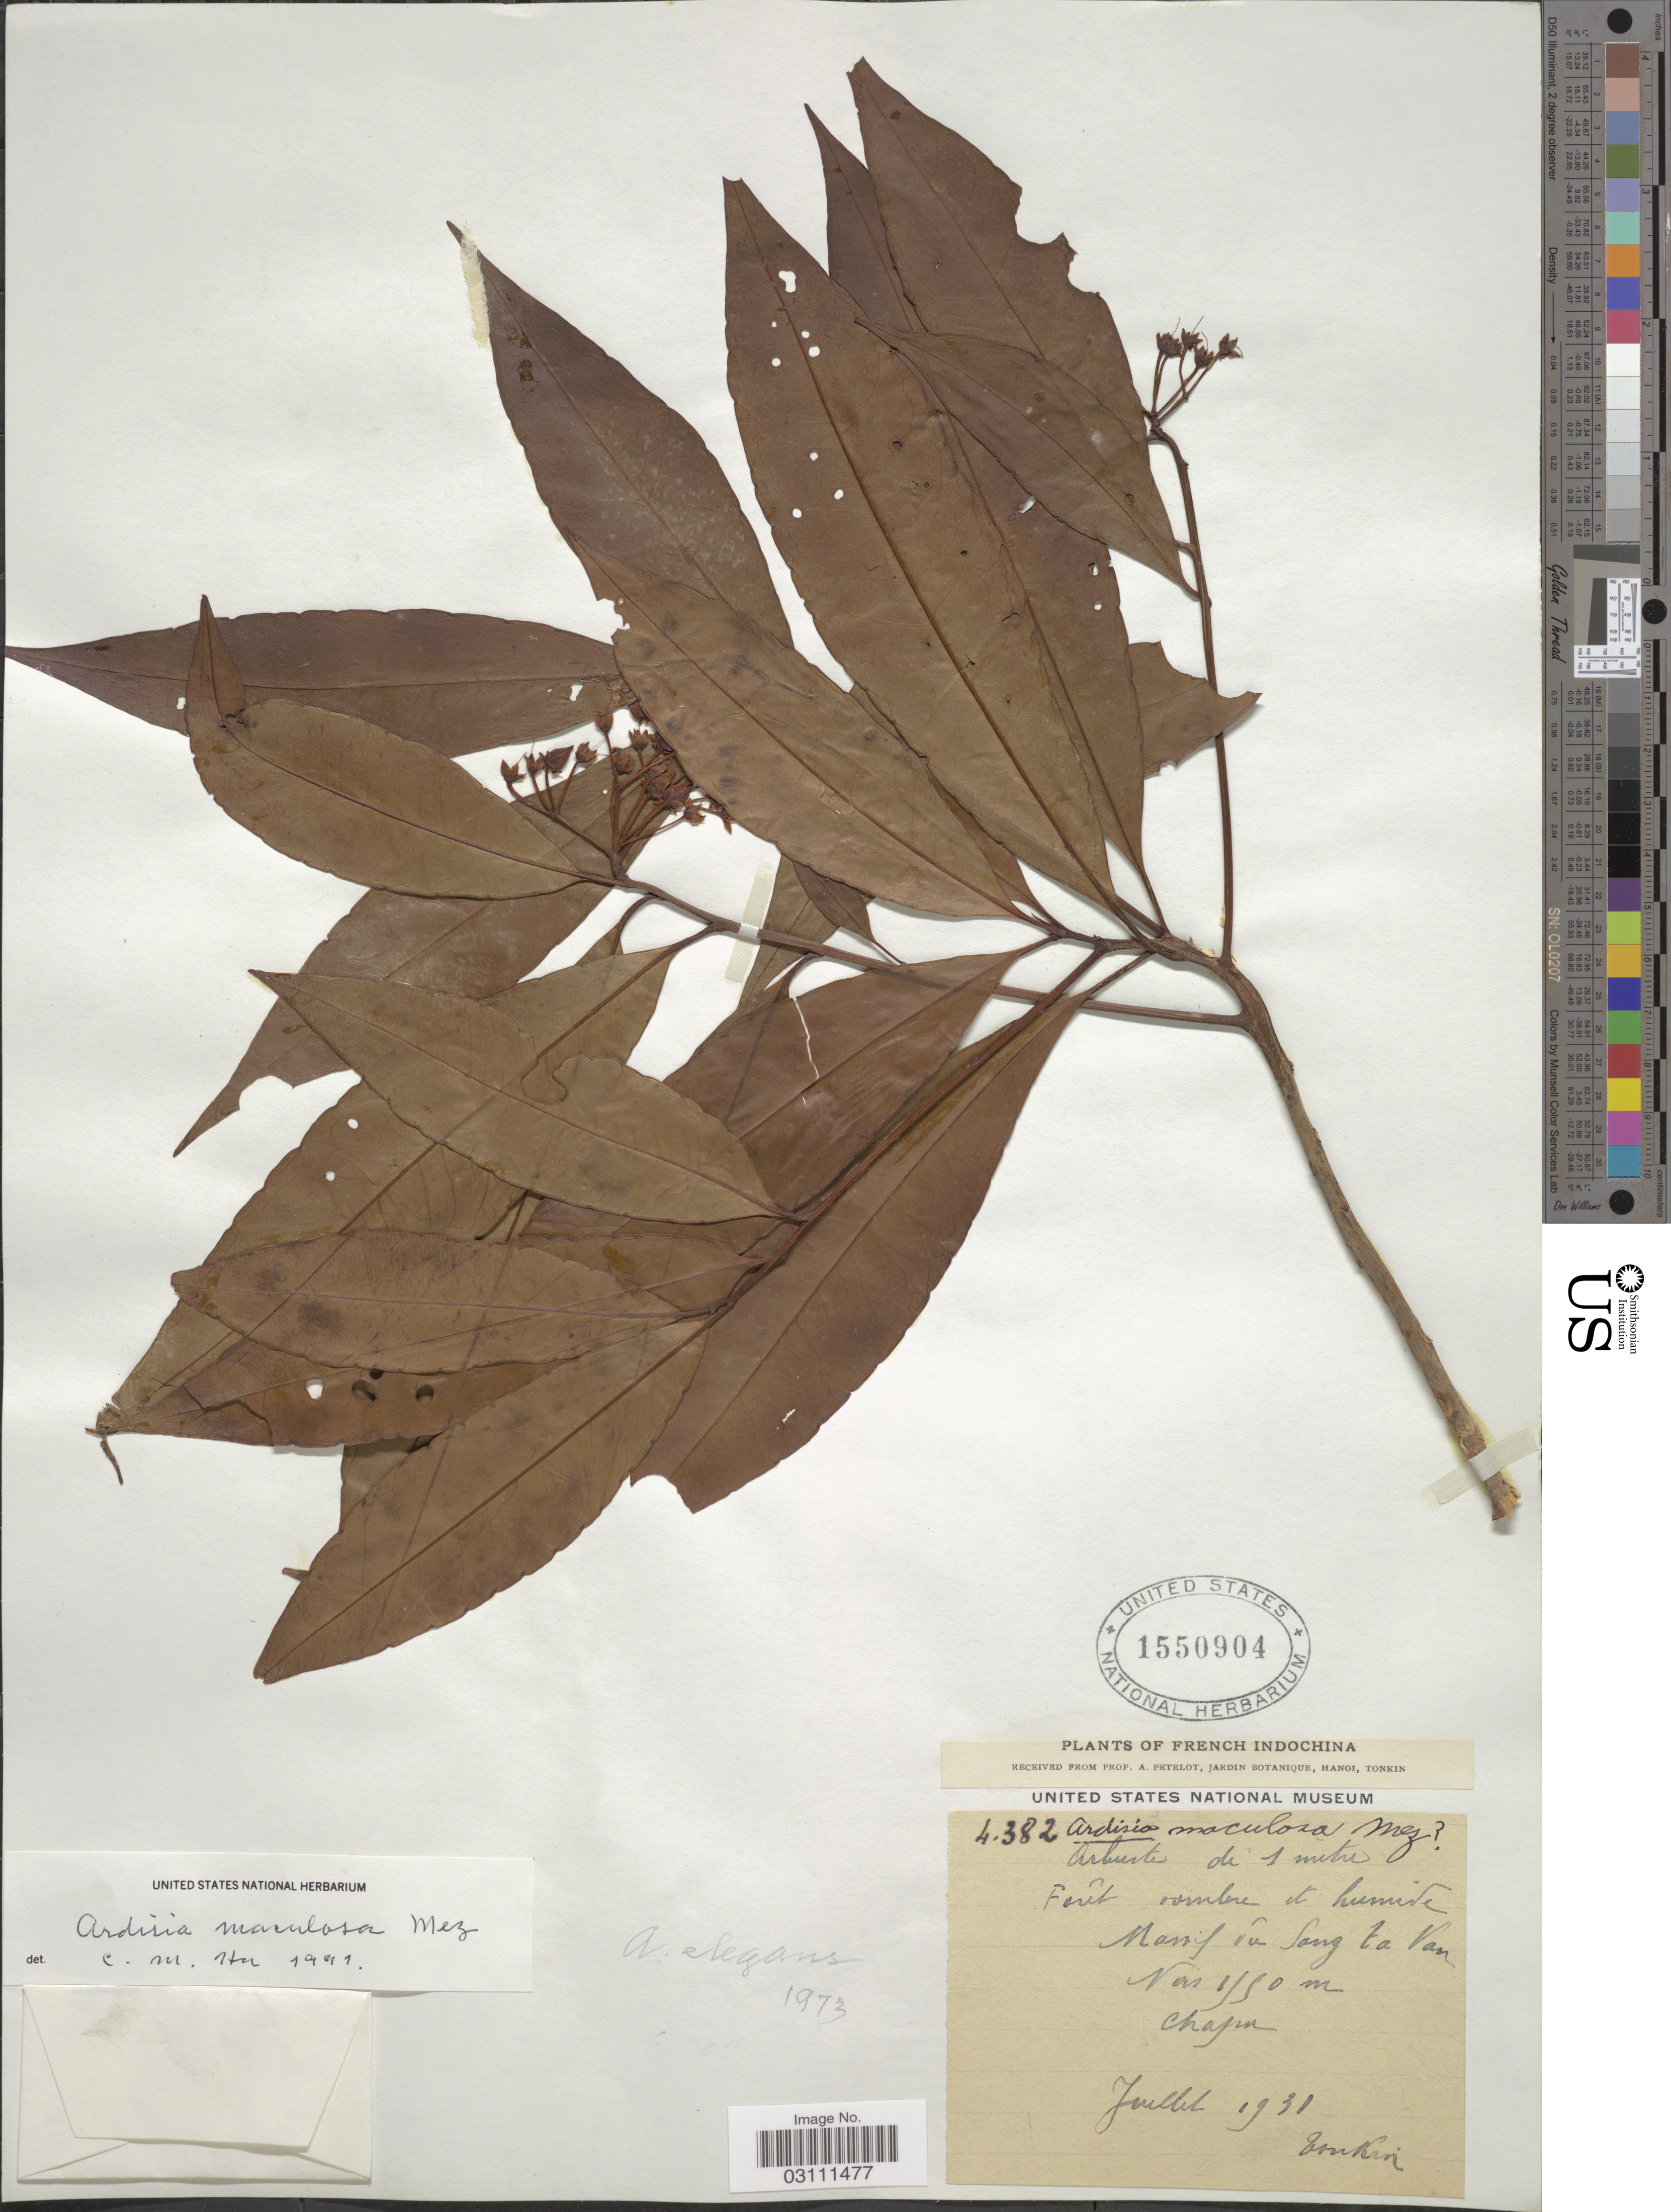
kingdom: Plantae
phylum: Tracheophyta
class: Magnoliopsida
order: Ericales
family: Primulaceae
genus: Ardisia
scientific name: Ardisia elegans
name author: Andrews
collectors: A. Petelot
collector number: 4382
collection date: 1930-07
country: Vietnam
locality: French Indochina, Massif du San ta Van, Chapa.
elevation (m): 1990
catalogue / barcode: US 1550904